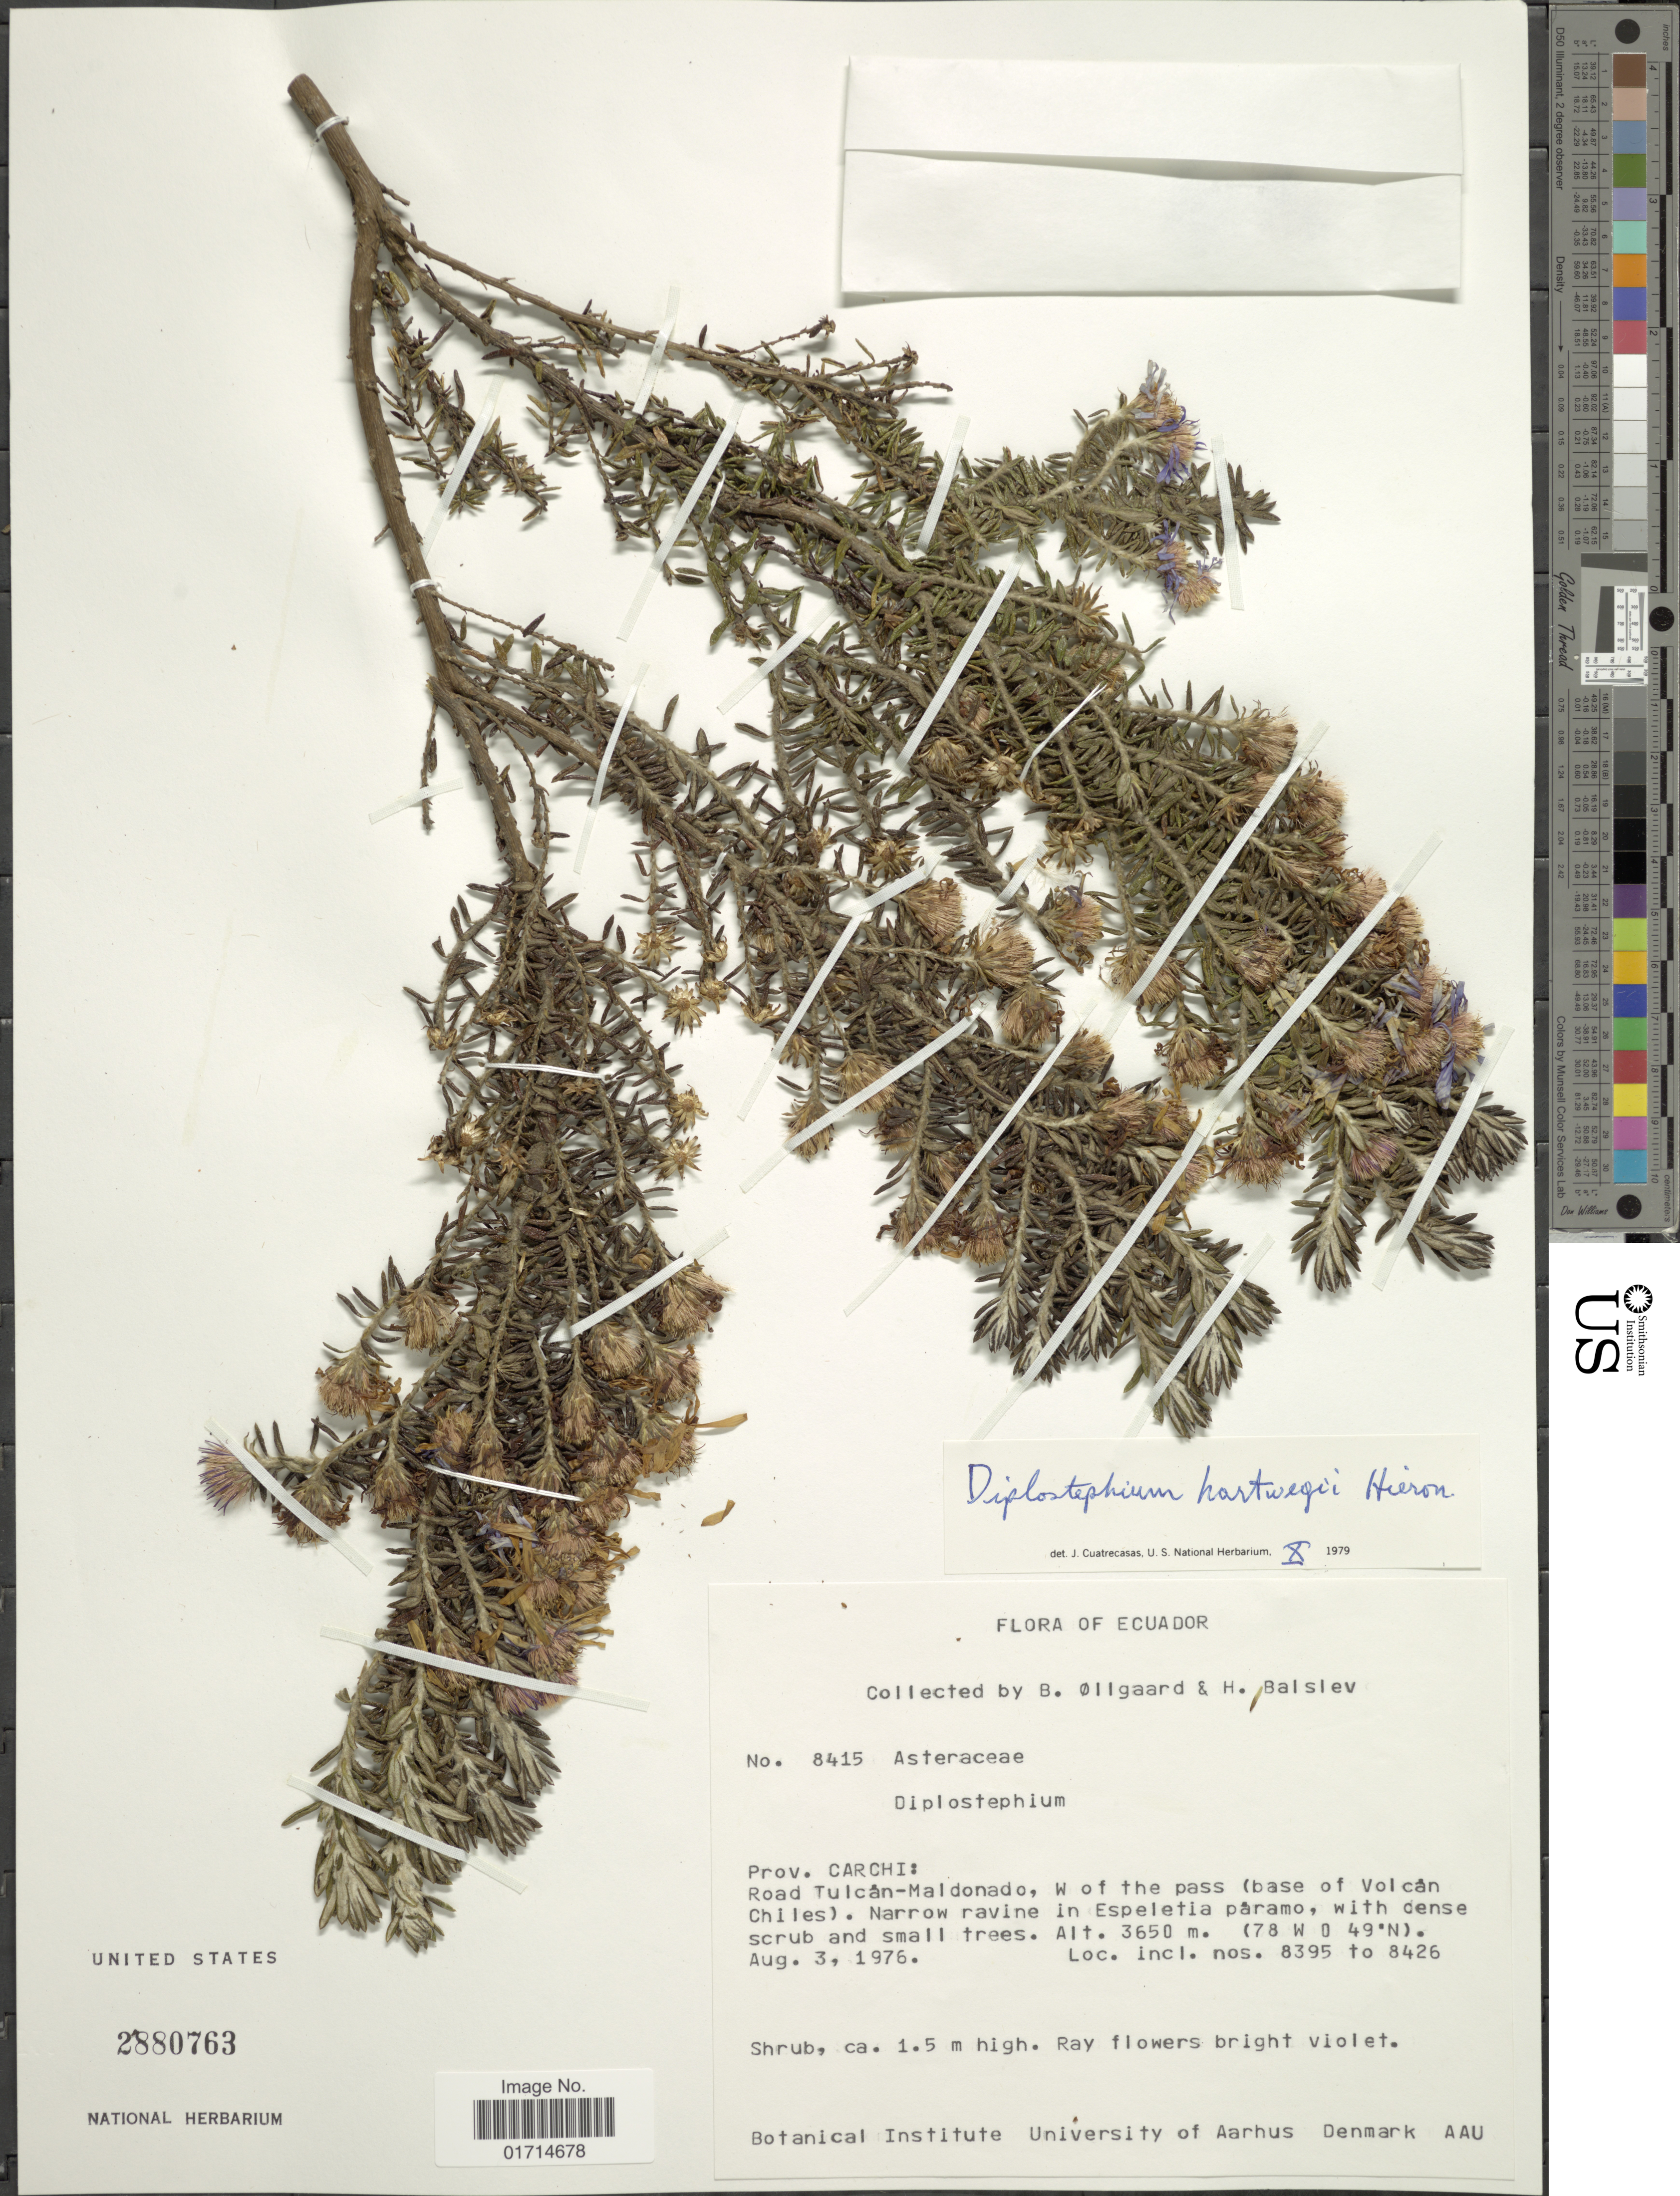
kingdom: Plantae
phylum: Tracheophyta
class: Magnoliopsida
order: Asterales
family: Asteraceae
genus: Diplostephium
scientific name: Diplostephium hartwegii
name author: Hieron.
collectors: B. Øllgaard & H. Balslev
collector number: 8415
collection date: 1976-08-03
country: Ecuador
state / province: Carchi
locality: Road Tulcan-Maldonado, W of the pass (base of Volcan Chiles)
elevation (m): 3650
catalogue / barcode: US 2880763